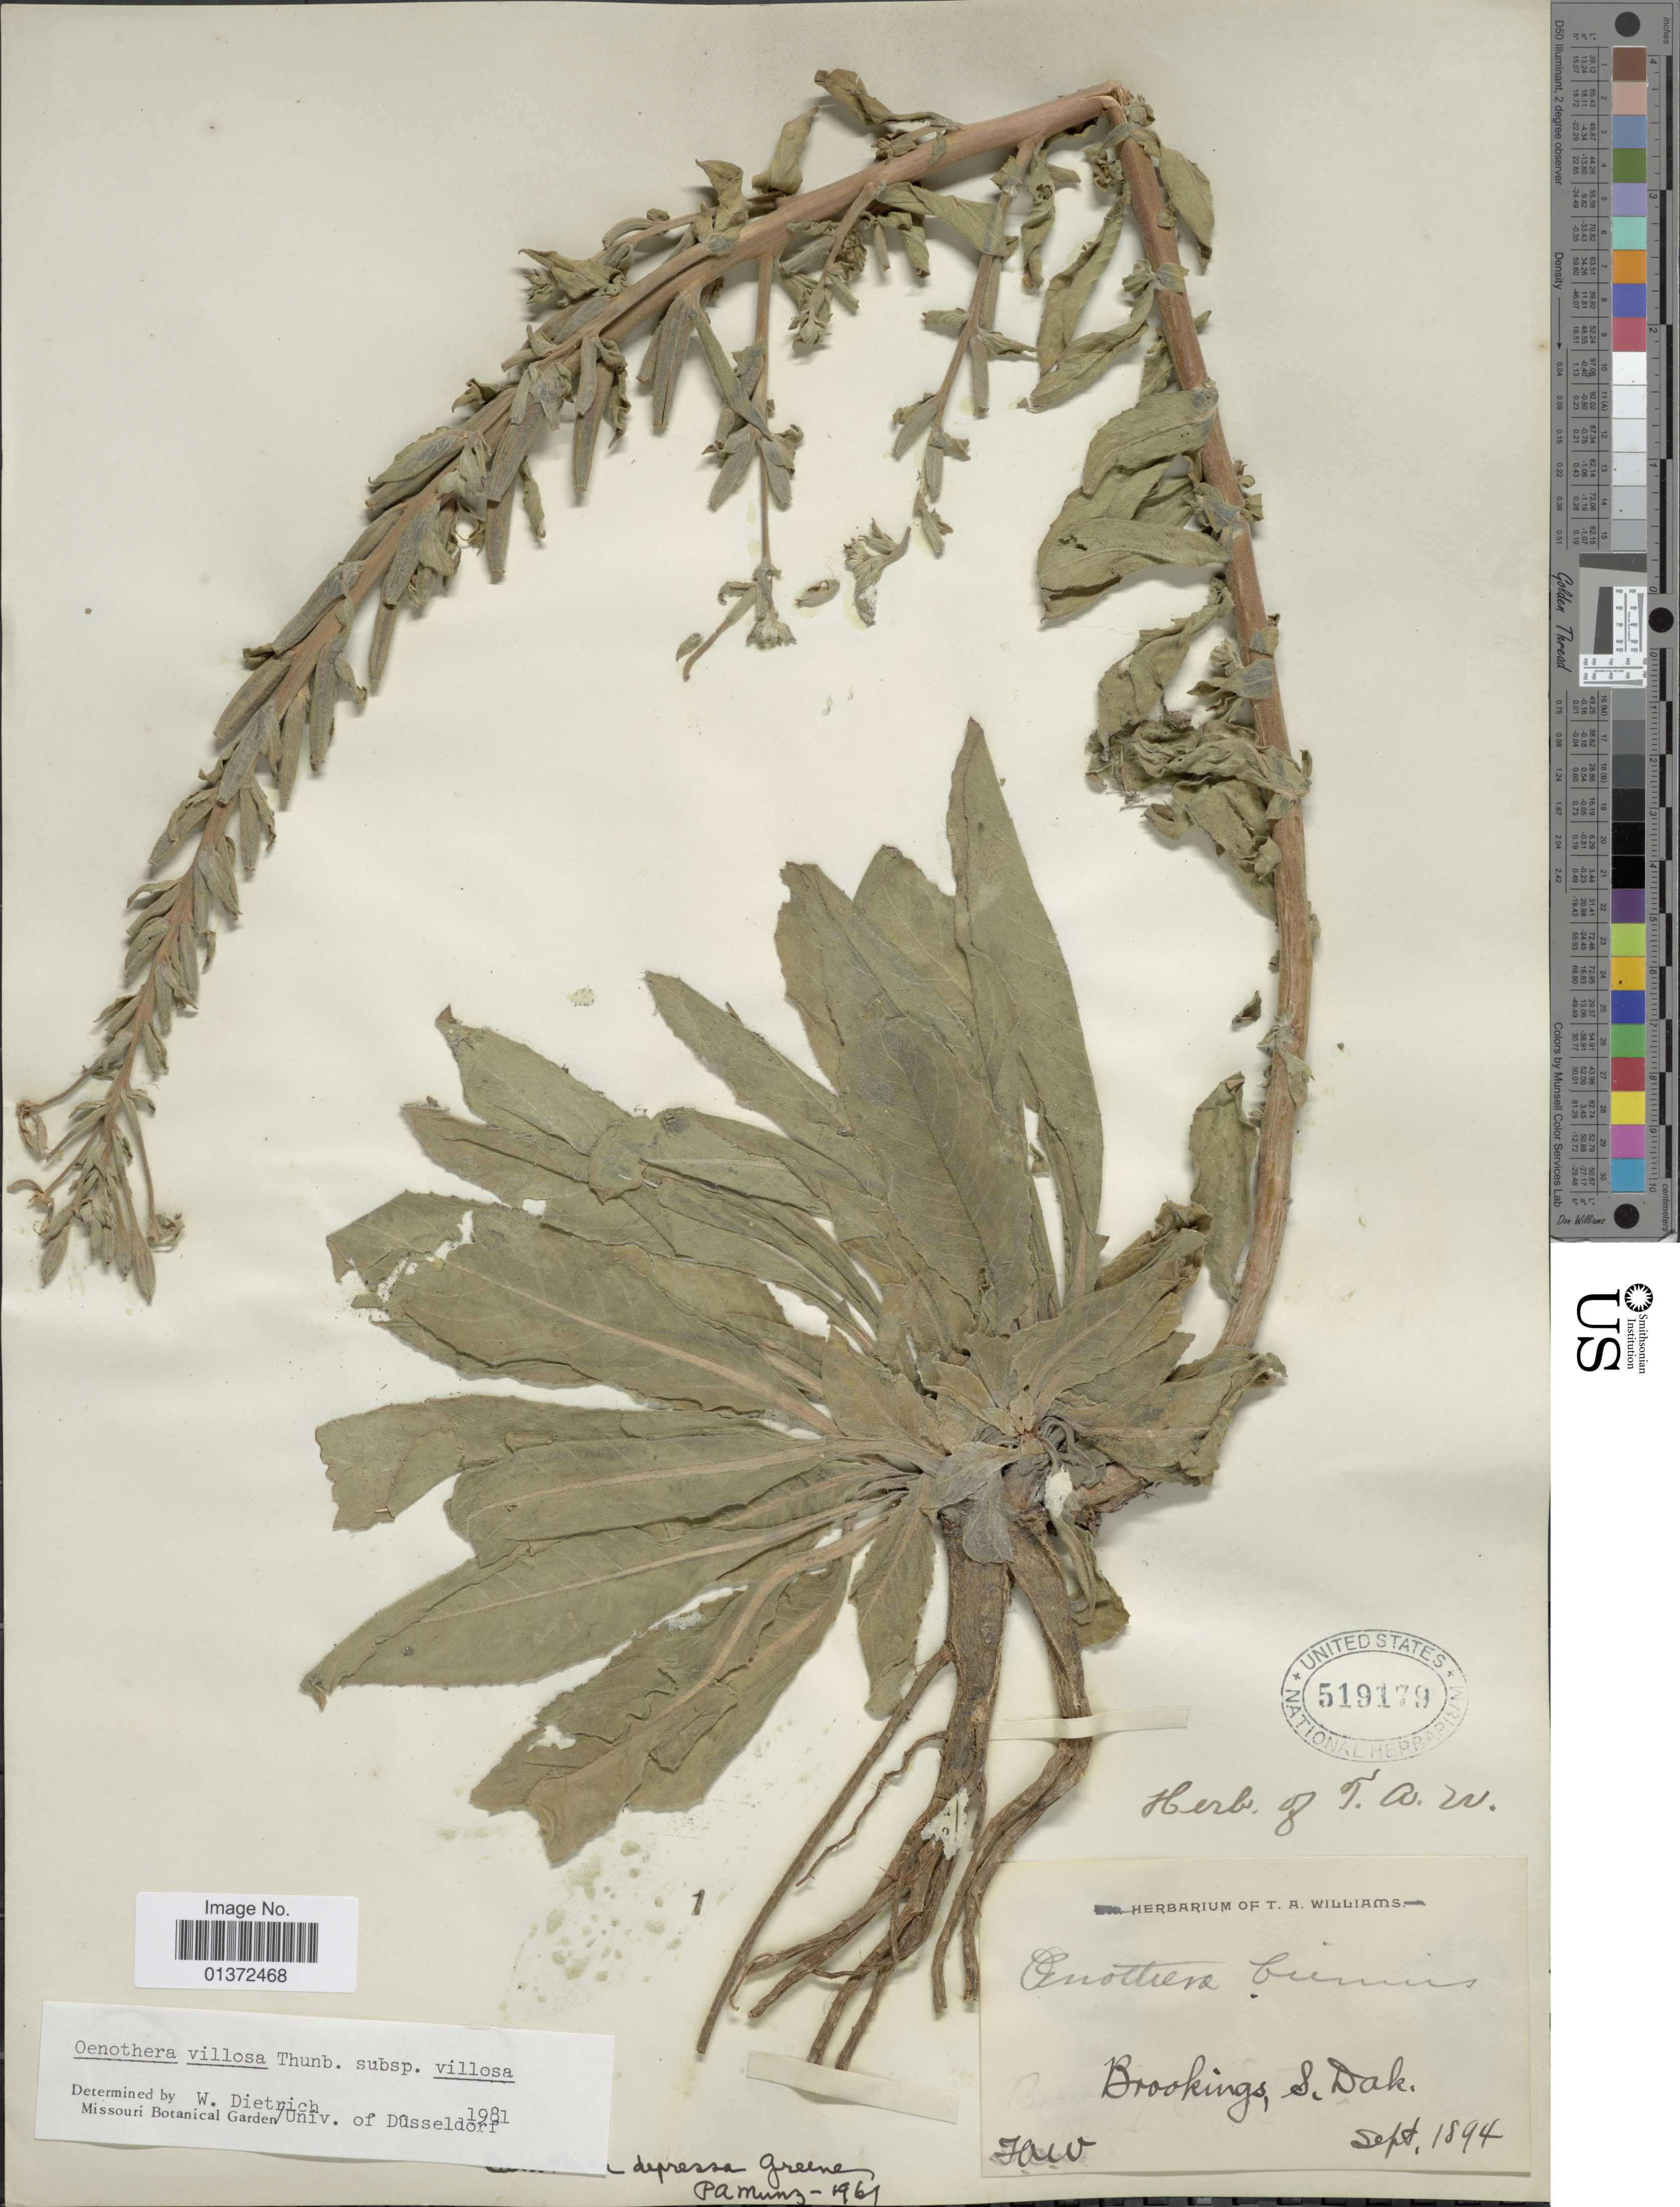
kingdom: Plantae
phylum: Tracheophyta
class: Magnoliopsida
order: Myrtales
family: Onagraceae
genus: Oenothera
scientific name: Oenothera villosa subsp. villosa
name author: Thunb.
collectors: T. A. Williams (herbarium)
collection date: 1894-09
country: United States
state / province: South Dakota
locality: Brookings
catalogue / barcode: US 519179